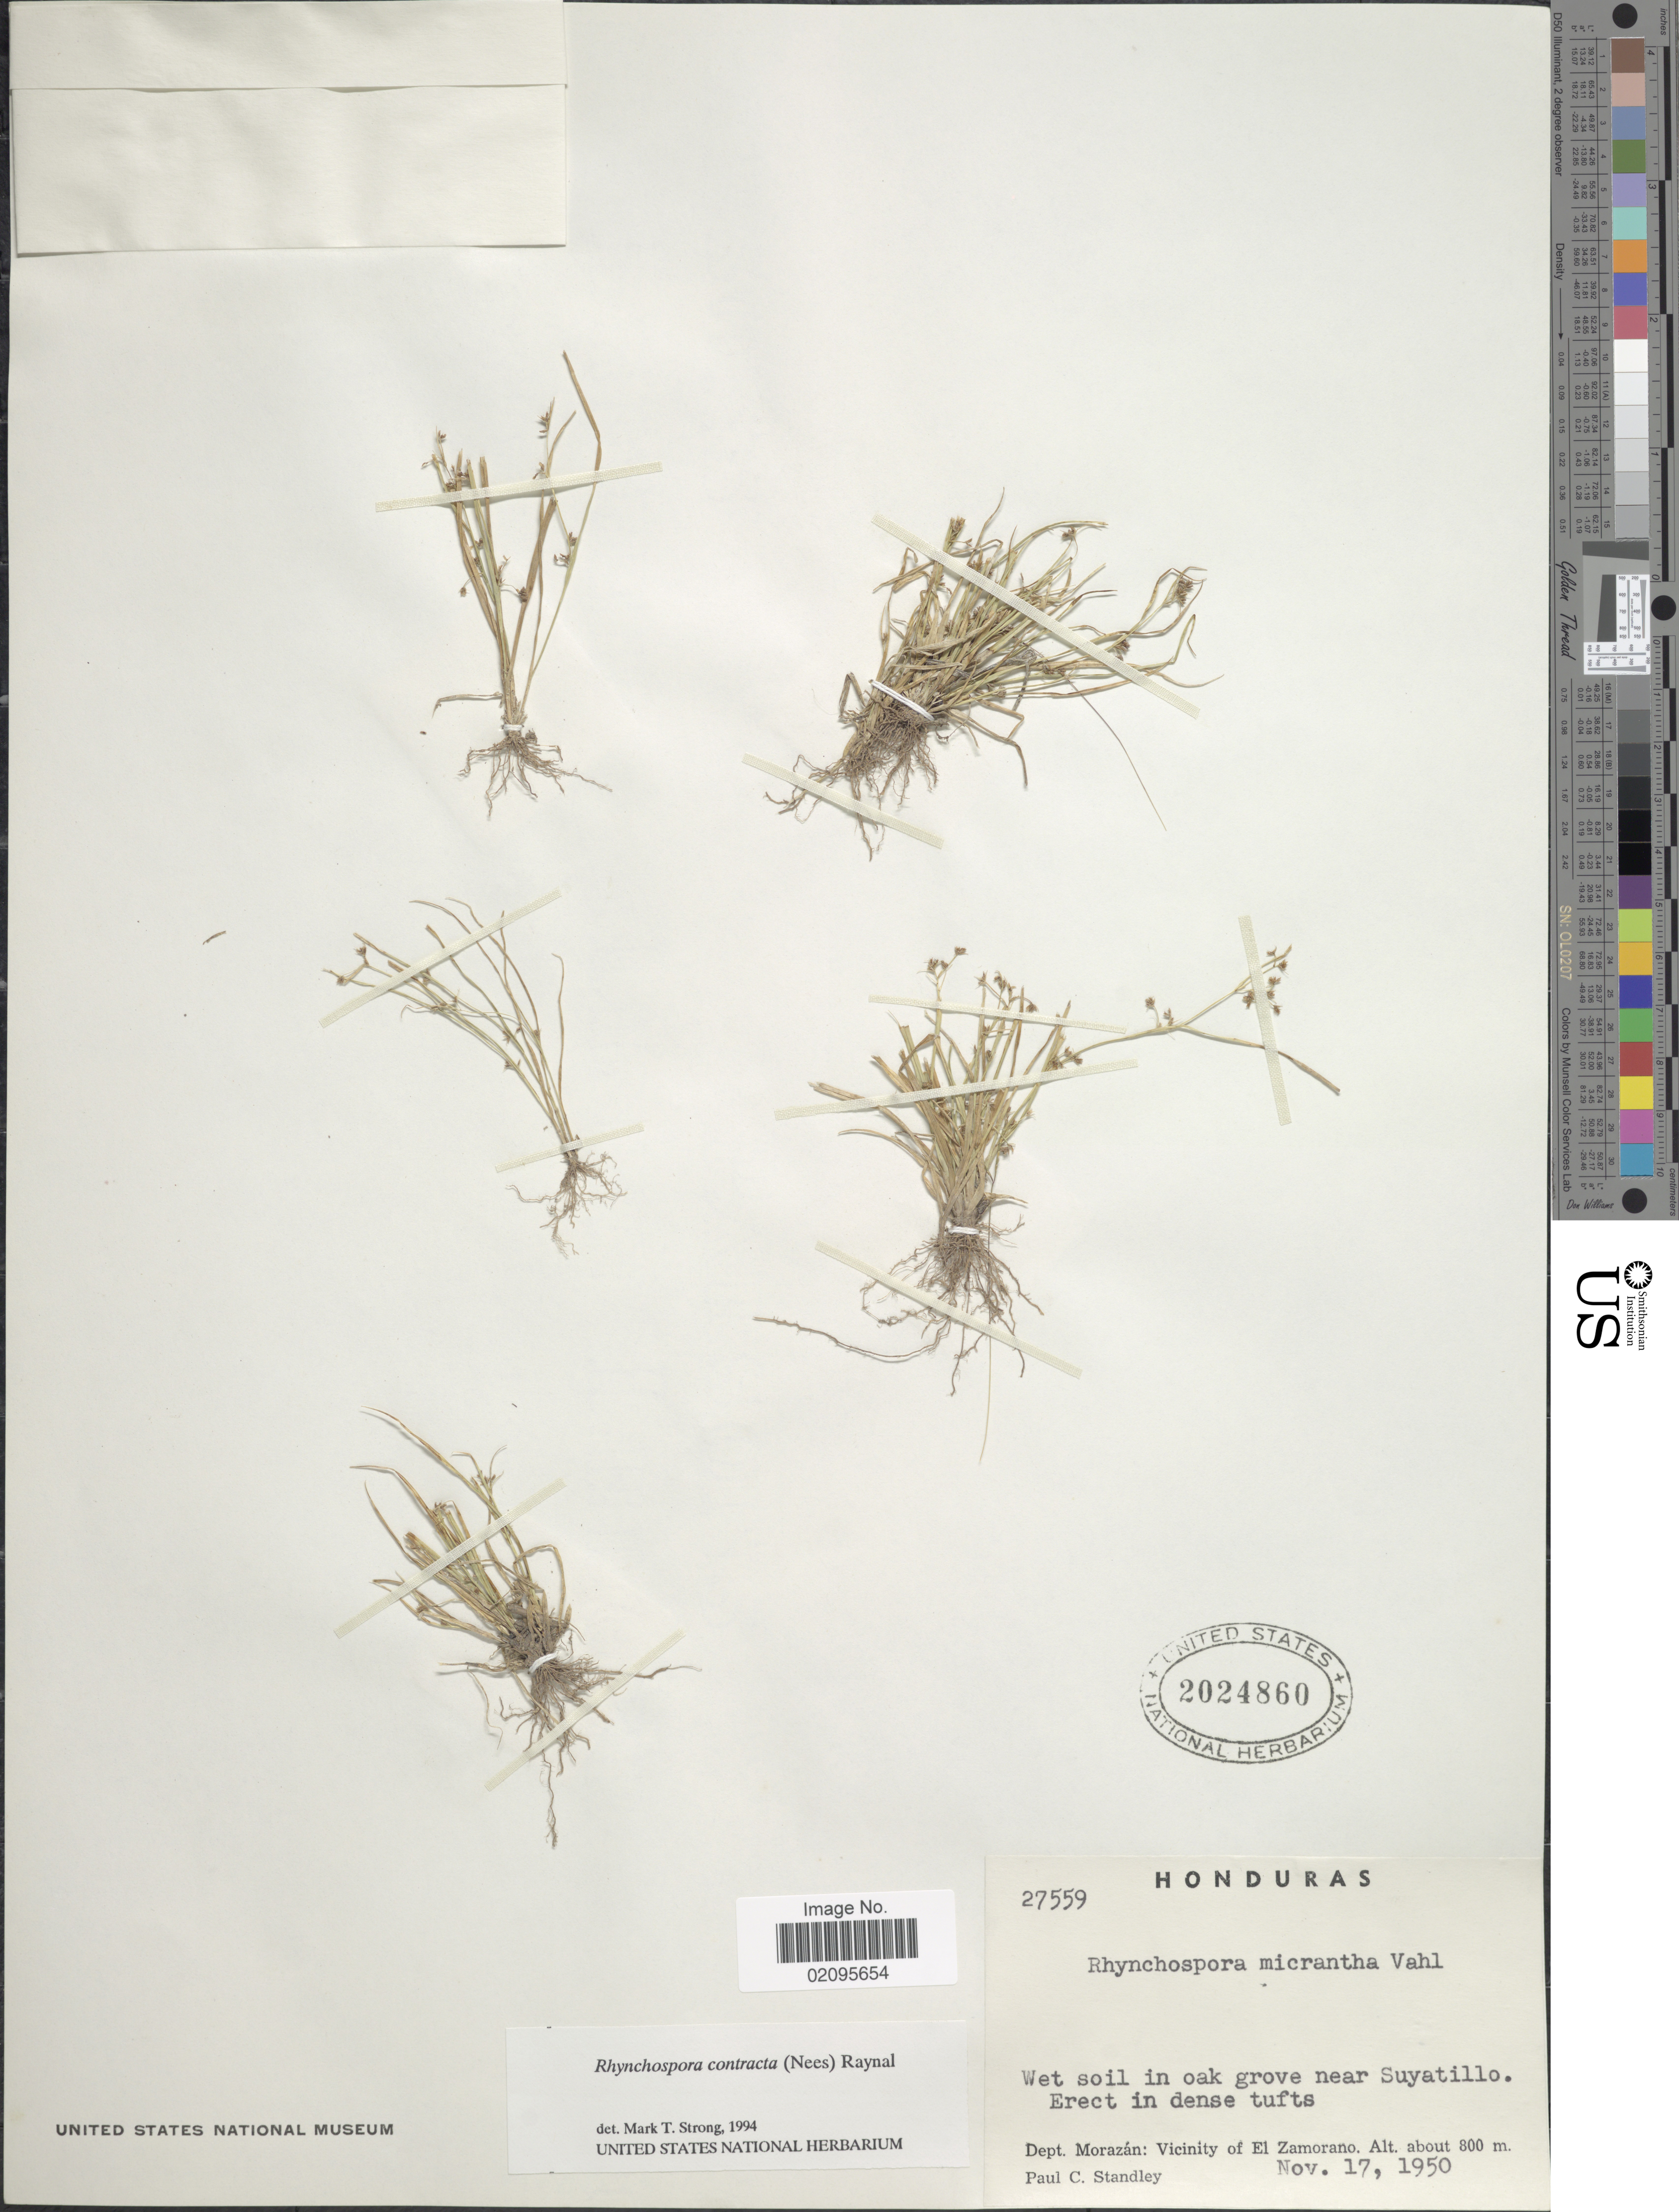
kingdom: Plantae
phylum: Tracheophyta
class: Liliopsida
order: Poales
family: Cyperaceae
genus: Rhynchospora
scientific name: Rhynchospora contracta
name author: (Nees) J. Raynal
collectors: P. C. Standley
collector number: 27559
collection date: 1950-11-17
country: Honduras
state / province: Fco. Morazán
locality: Wet soil in oak grove near Suyatillo, Dept. Morazan: Vicinity of El Zamorano.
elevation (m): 800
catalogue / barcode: US 2024860